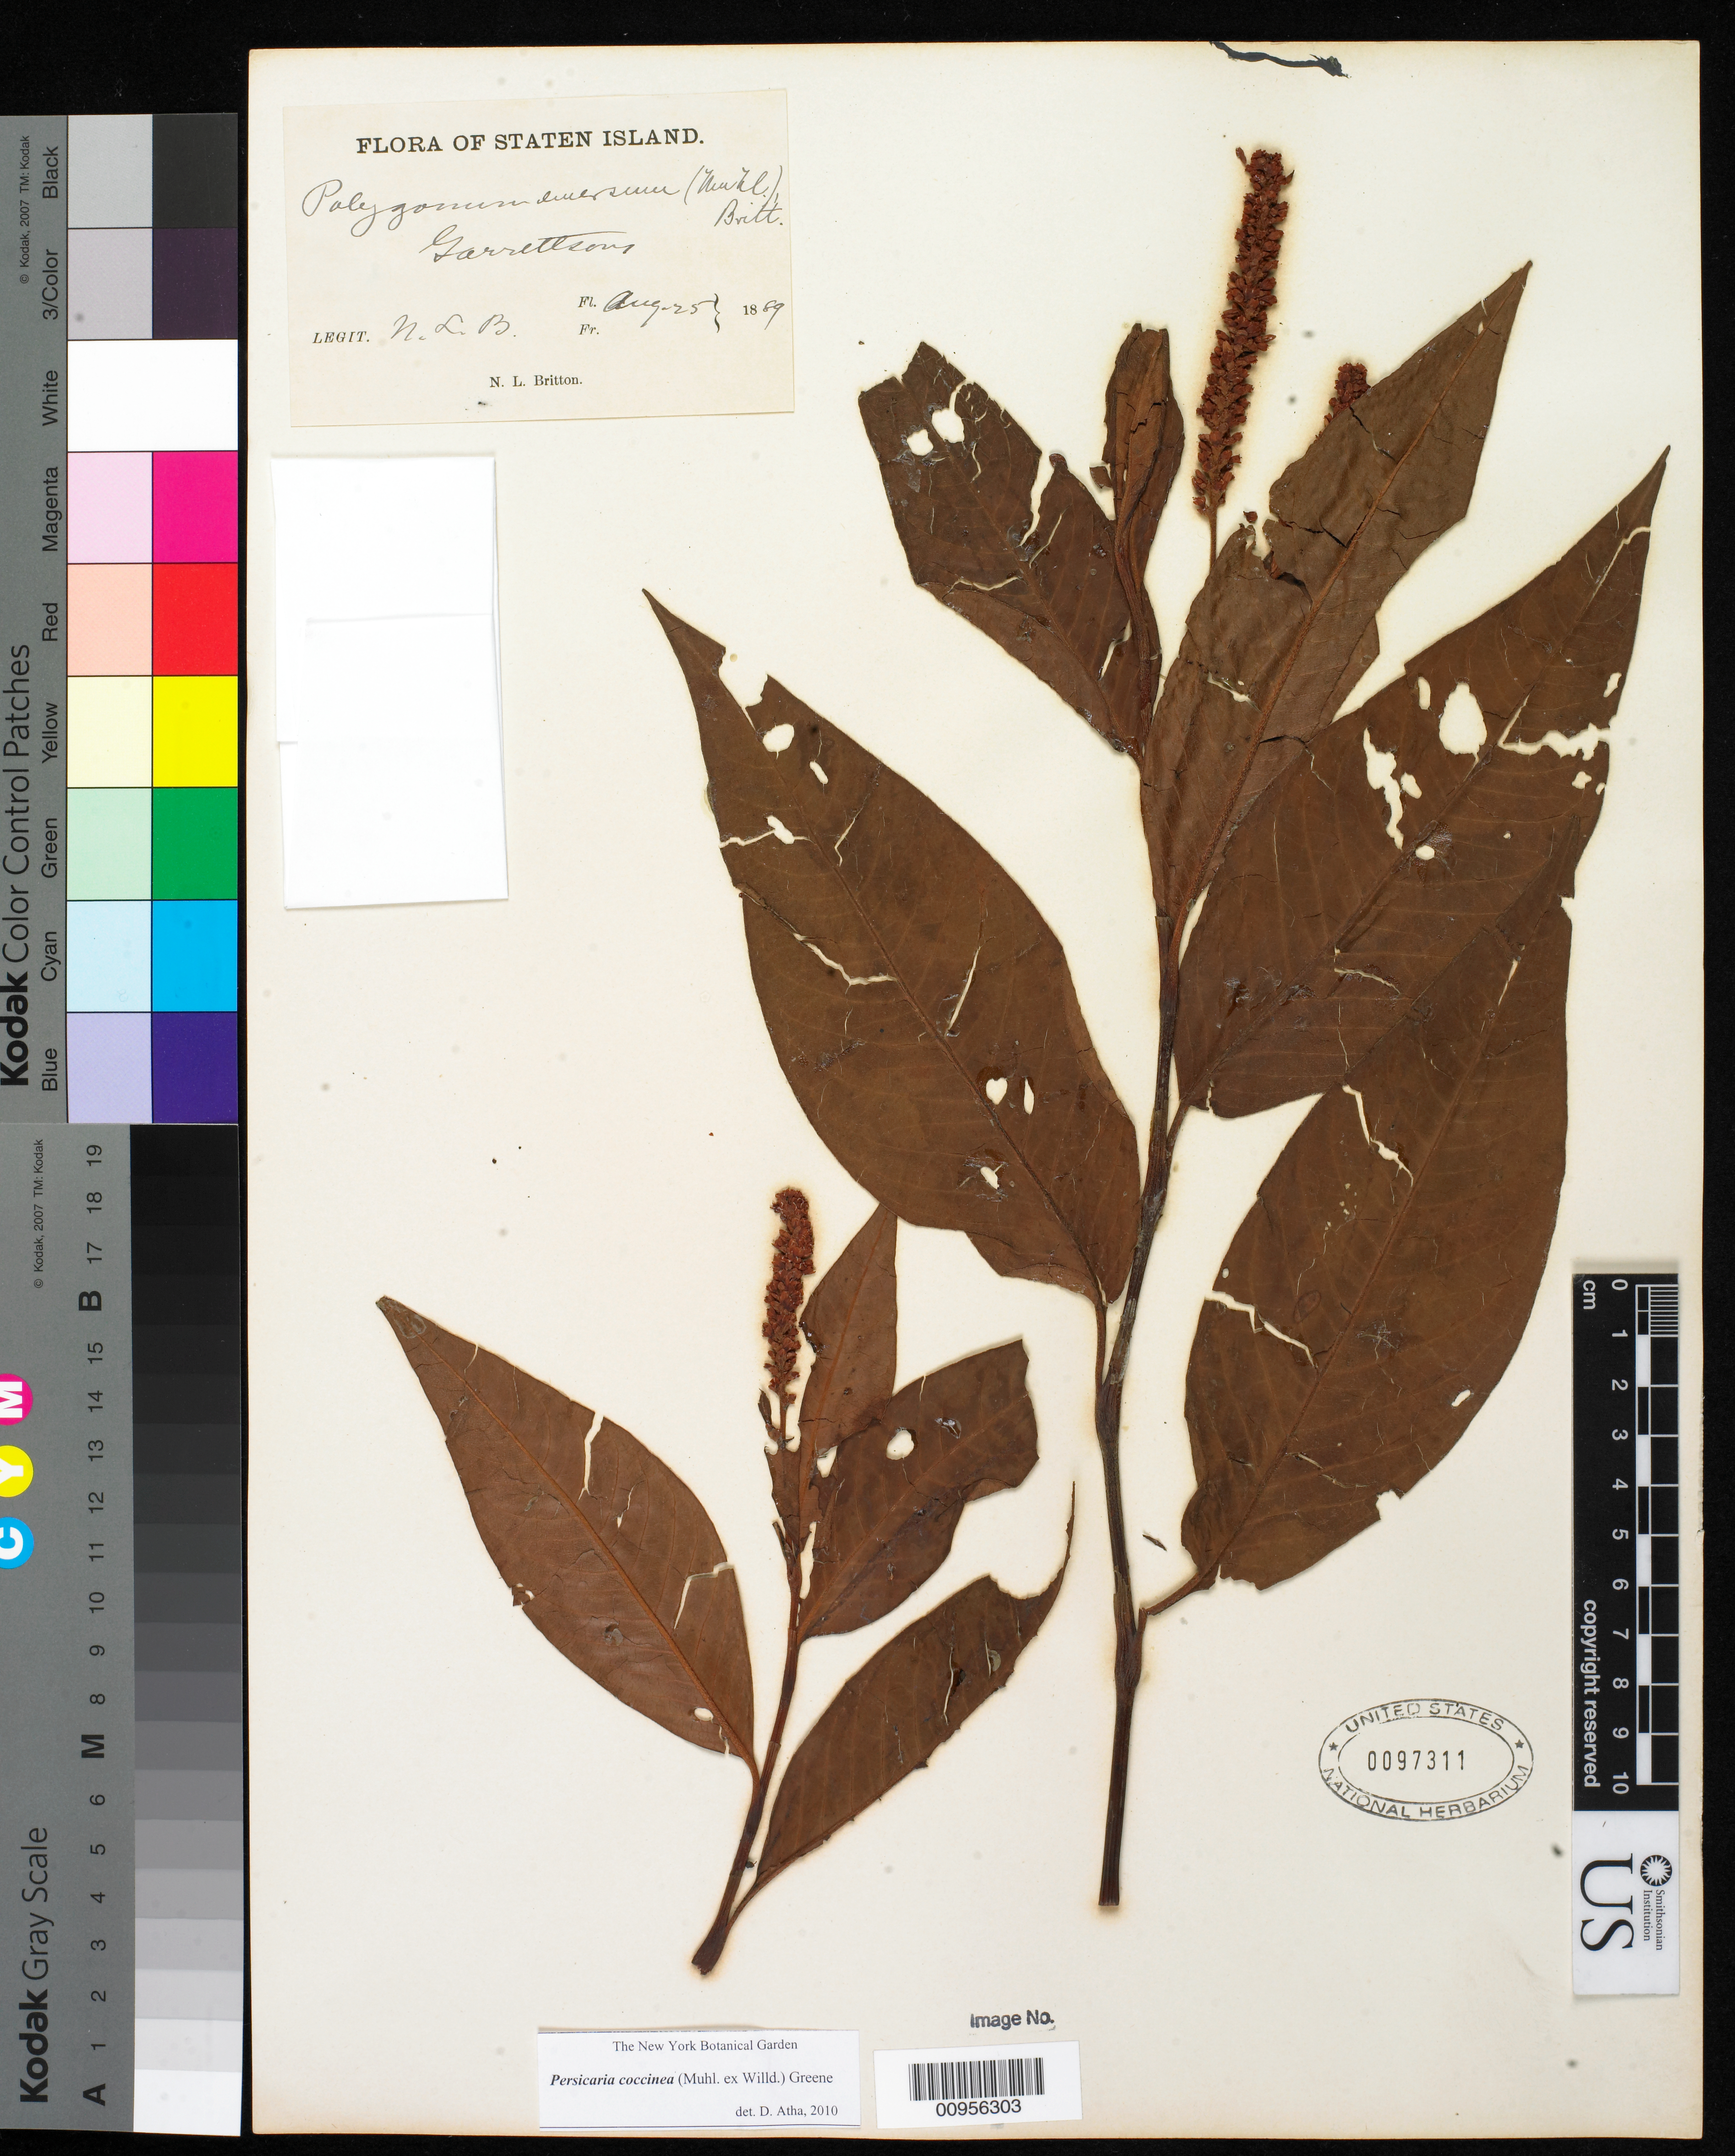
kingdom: Plantae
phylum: Tracheophyta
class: Magnoliopsida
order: Caryophyllales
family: Polygonaceae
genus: Persicaria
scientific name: Persicaria coccinea var. asprella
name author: Greene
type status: Syntype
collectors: N. Britton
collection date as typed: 25 Aug 1889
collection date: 1889-08-25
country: United States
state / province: New York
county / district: Richmond County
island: Staten Island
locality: Staten Island, Garrettsons.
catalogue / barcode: US 97311